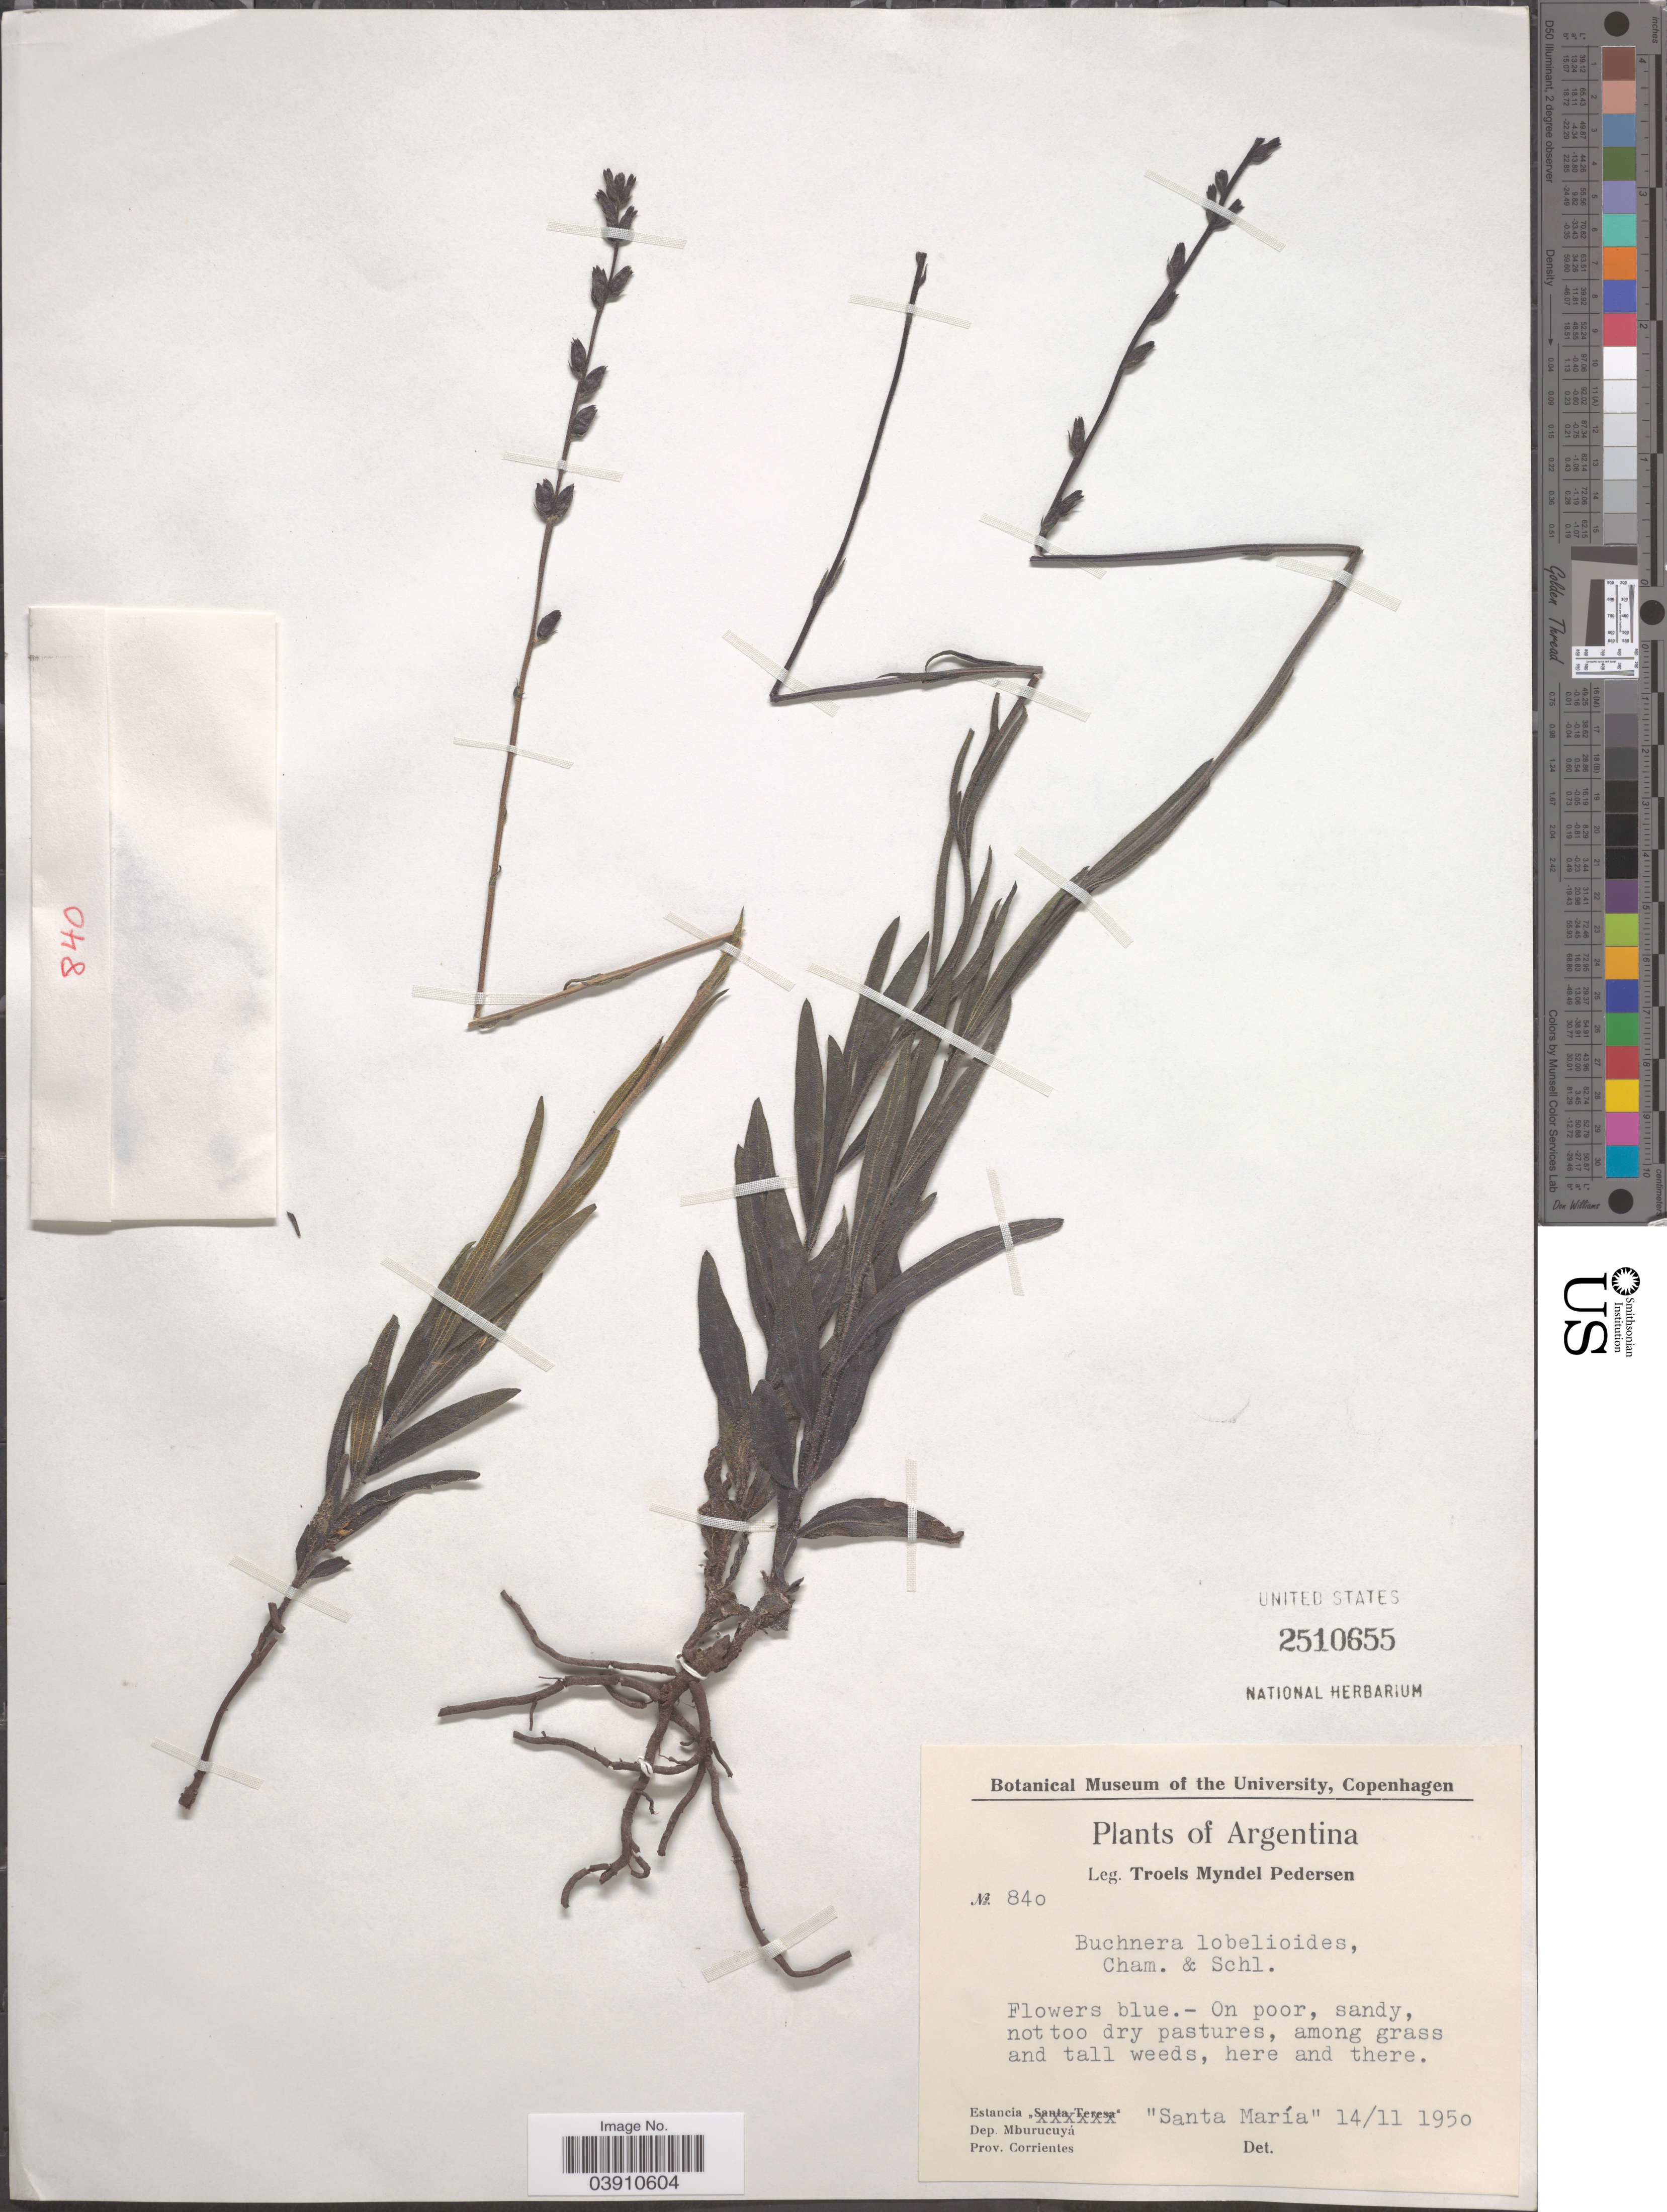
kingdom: Plantae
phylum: Tracheophyta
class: Magnoliopsida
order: Lamiales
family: Orobanchaceae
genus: Buchnera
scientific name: Buchnera ternifolia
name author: Kunth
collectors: T. Pederson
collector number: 840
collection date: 1950-11-14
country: Argentina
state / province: Corrientes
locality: Estancia "Santa María". Dep. Mburucuyá.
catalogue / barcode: US 2510655